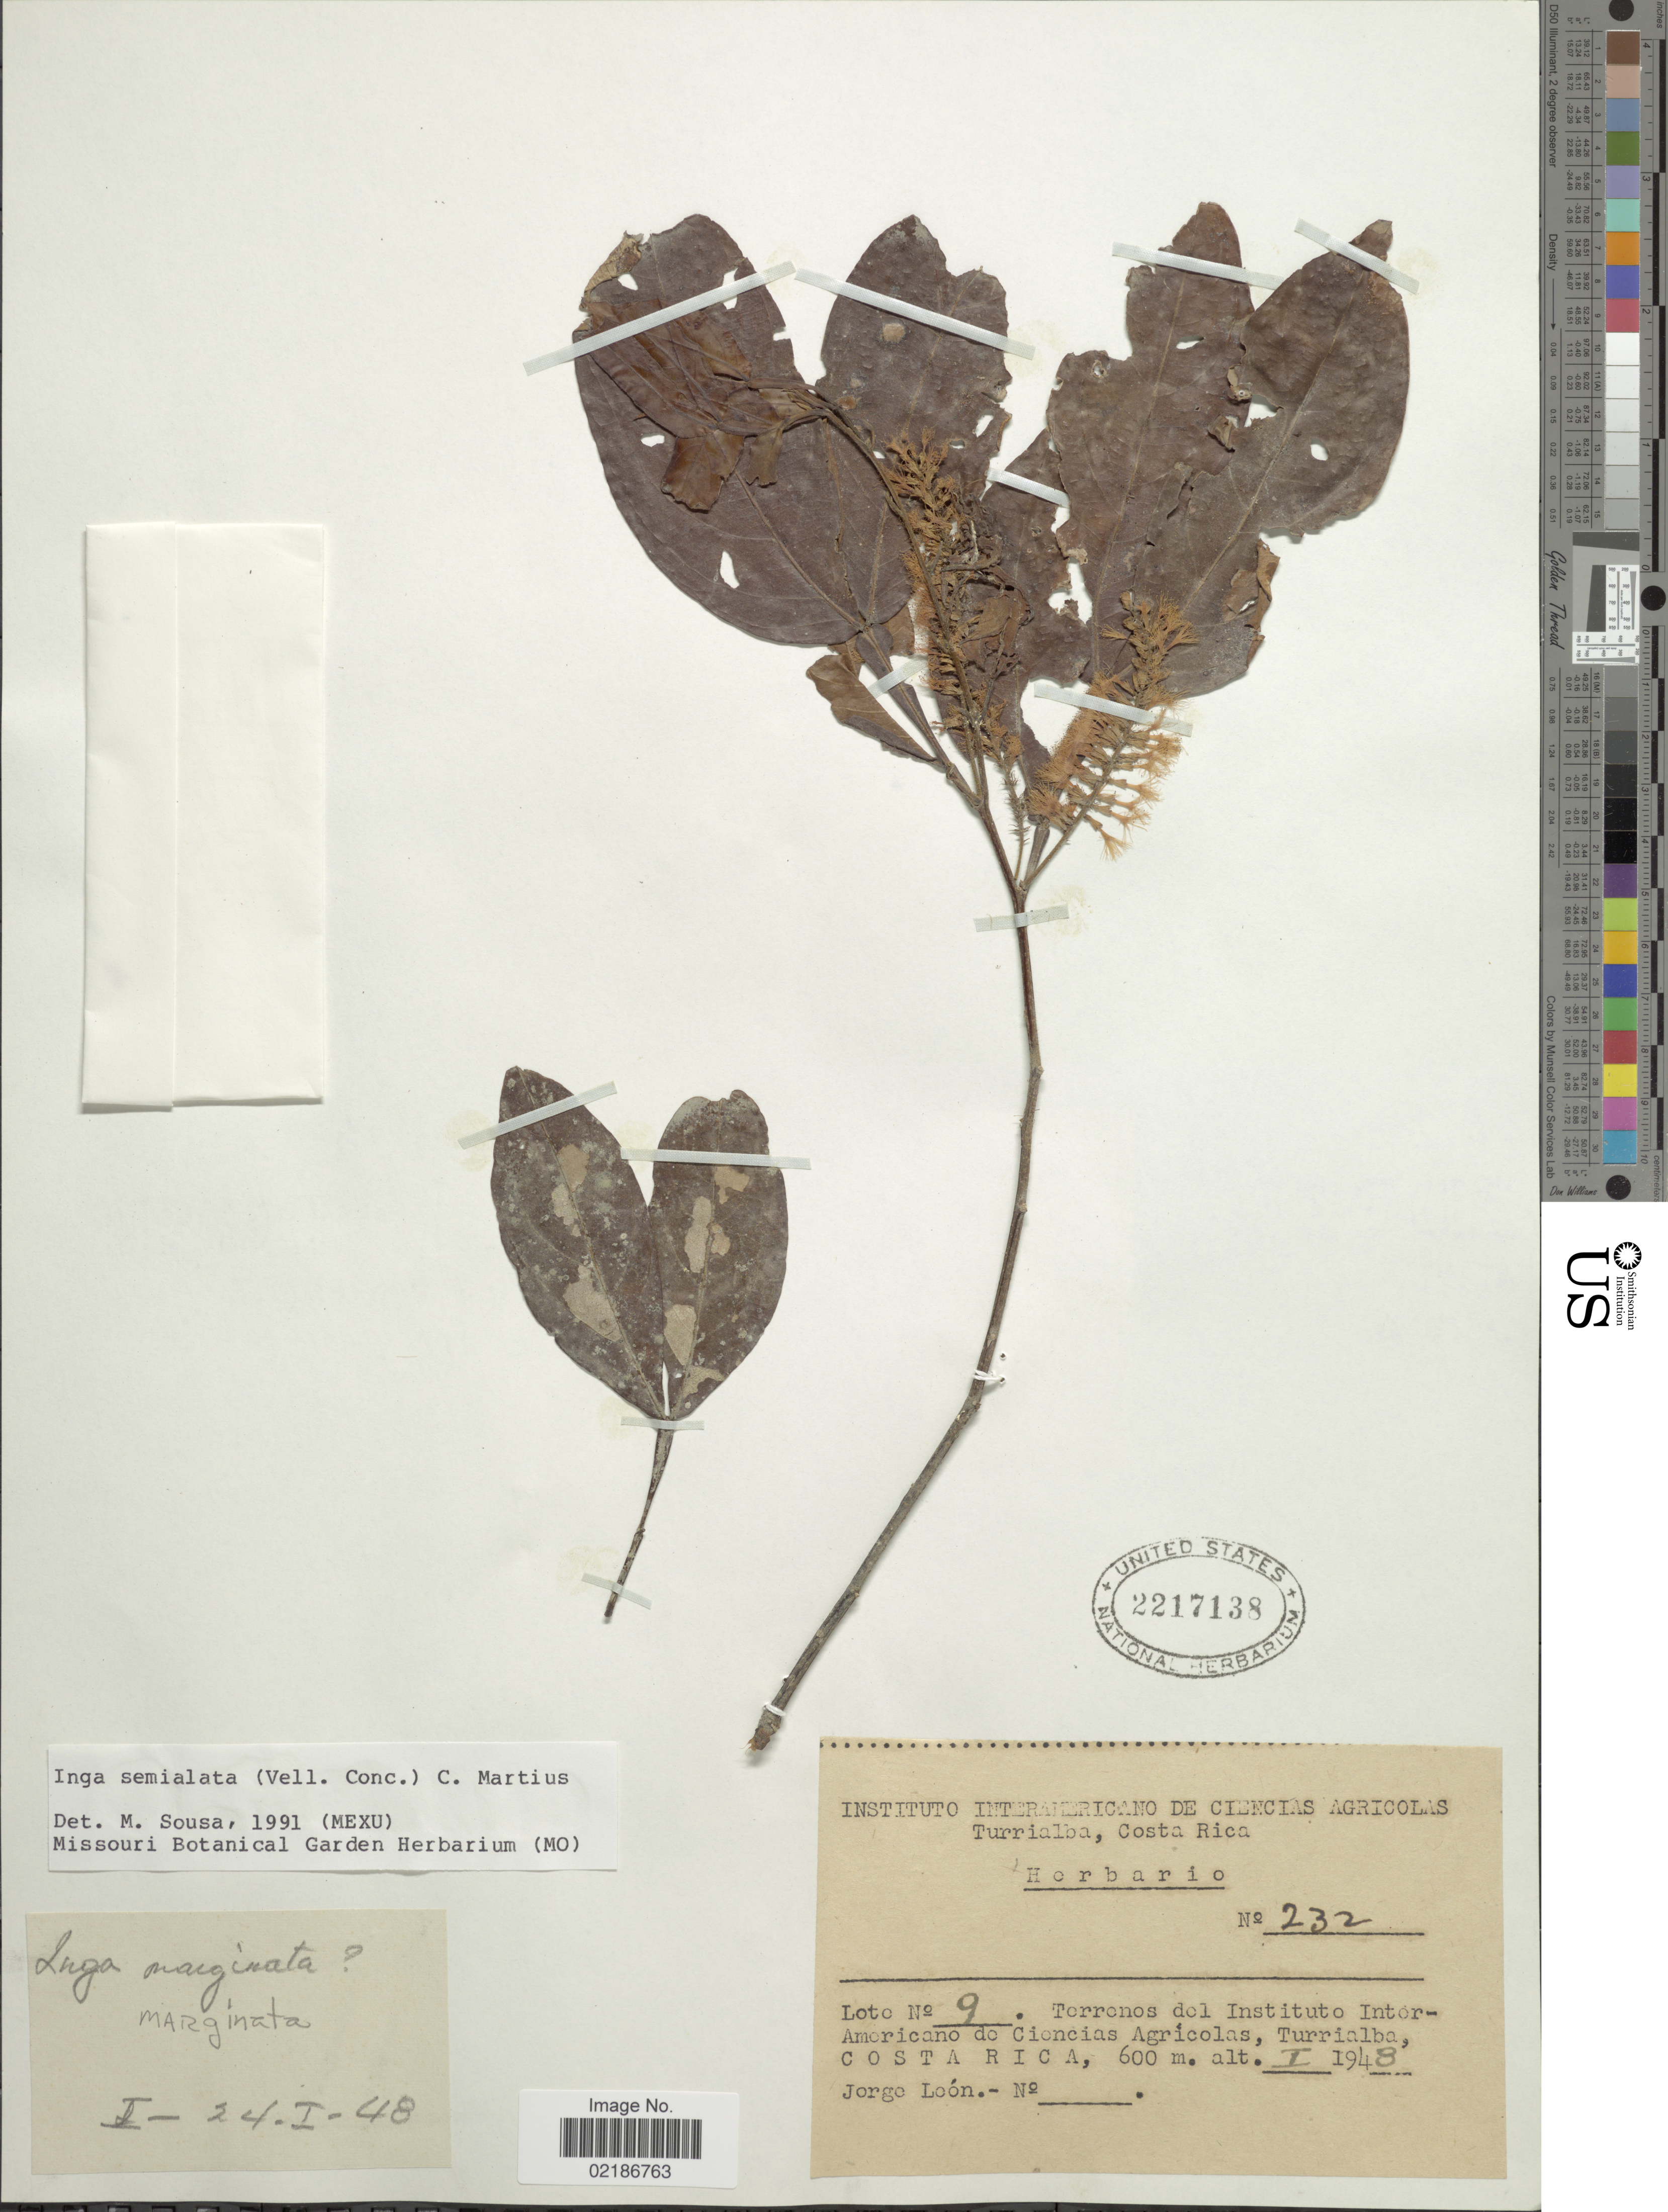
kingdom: Plantae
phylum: Tracheophyta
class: Magnoliopsida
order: Fabales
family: Fabaceae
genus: Inga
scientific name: Inga marginata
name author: Willd.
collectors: J. León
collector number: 9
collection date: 1948-01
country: Costa Rica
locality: Terrenos del Instituto Inter-Americano de Ciencias Agricolas, Turrialba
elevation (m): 600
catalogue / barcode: US 2217138